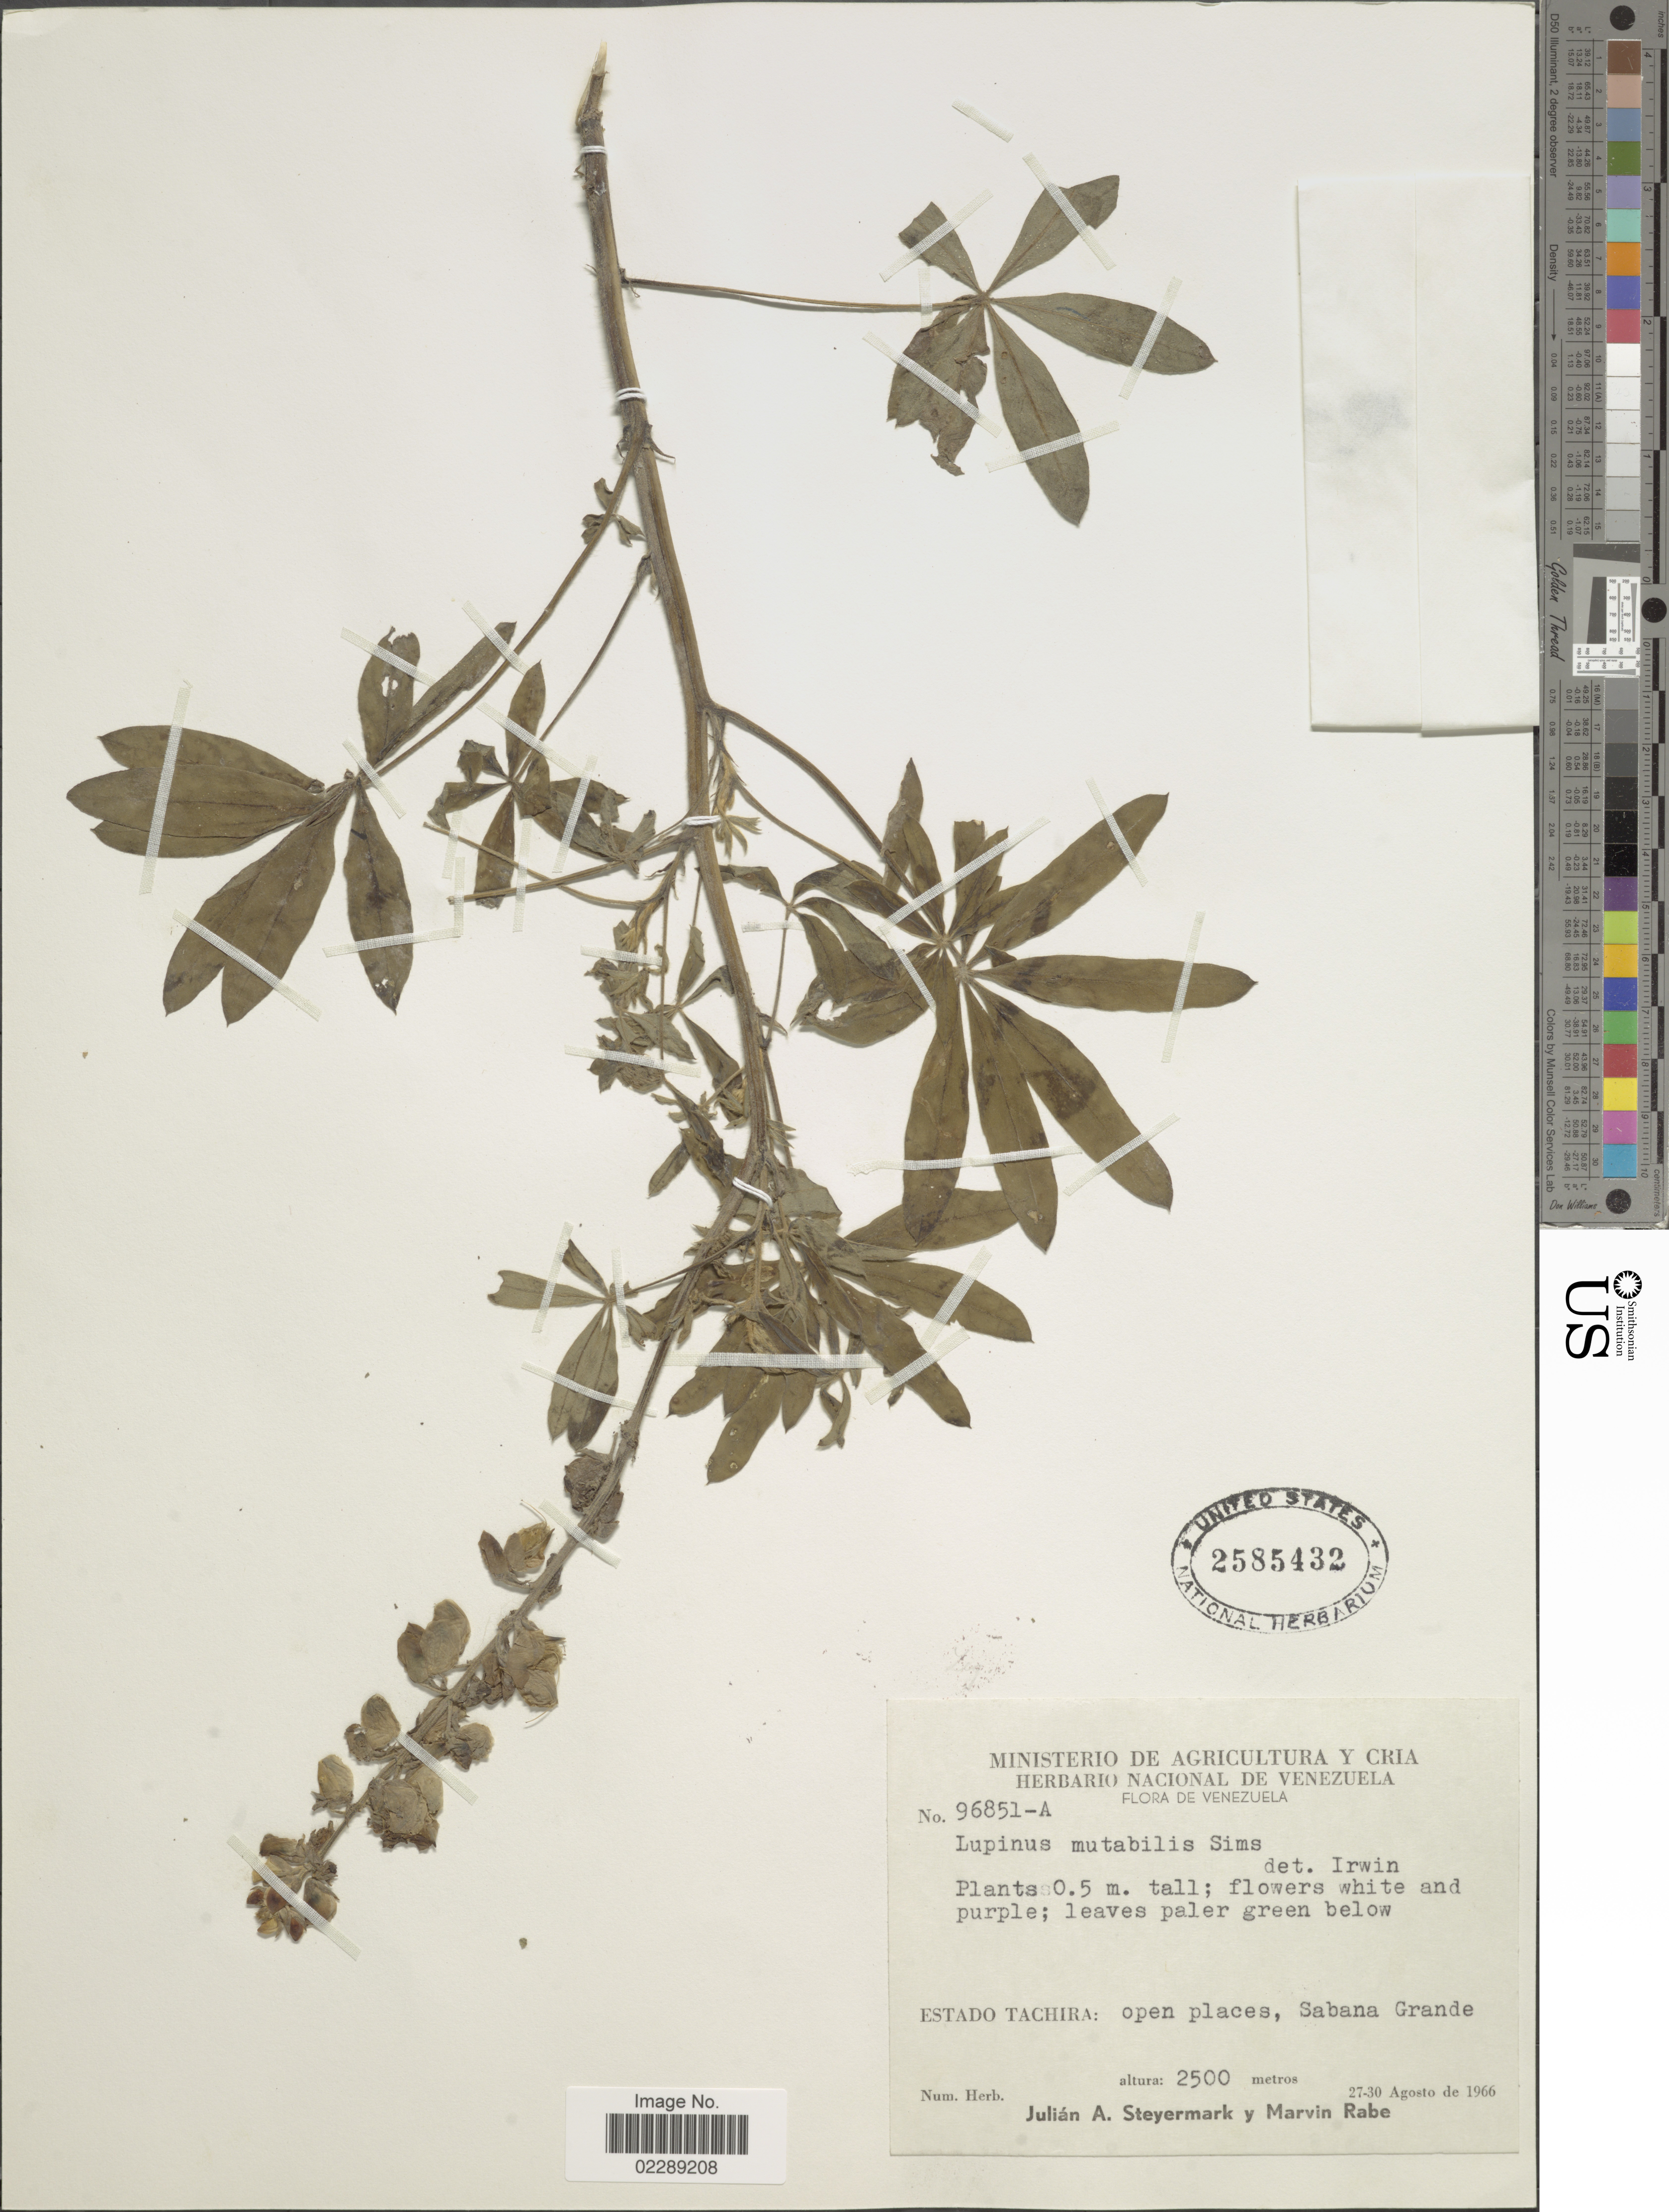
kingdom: Plantae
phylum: Tracheophyta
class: Magnoliopsida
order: Fabales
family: Fabaceae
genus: Lupinus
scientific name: Lupinus mutabilis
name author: Sweet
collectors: J. Steyermark & M. Rabe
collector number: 96851-A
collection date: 1966-08-27/1966-08-30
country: Venezuela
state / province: Tachira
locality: Estado Tachira: open places, Sabana Grande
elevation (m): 2500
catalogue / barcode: US 2585432